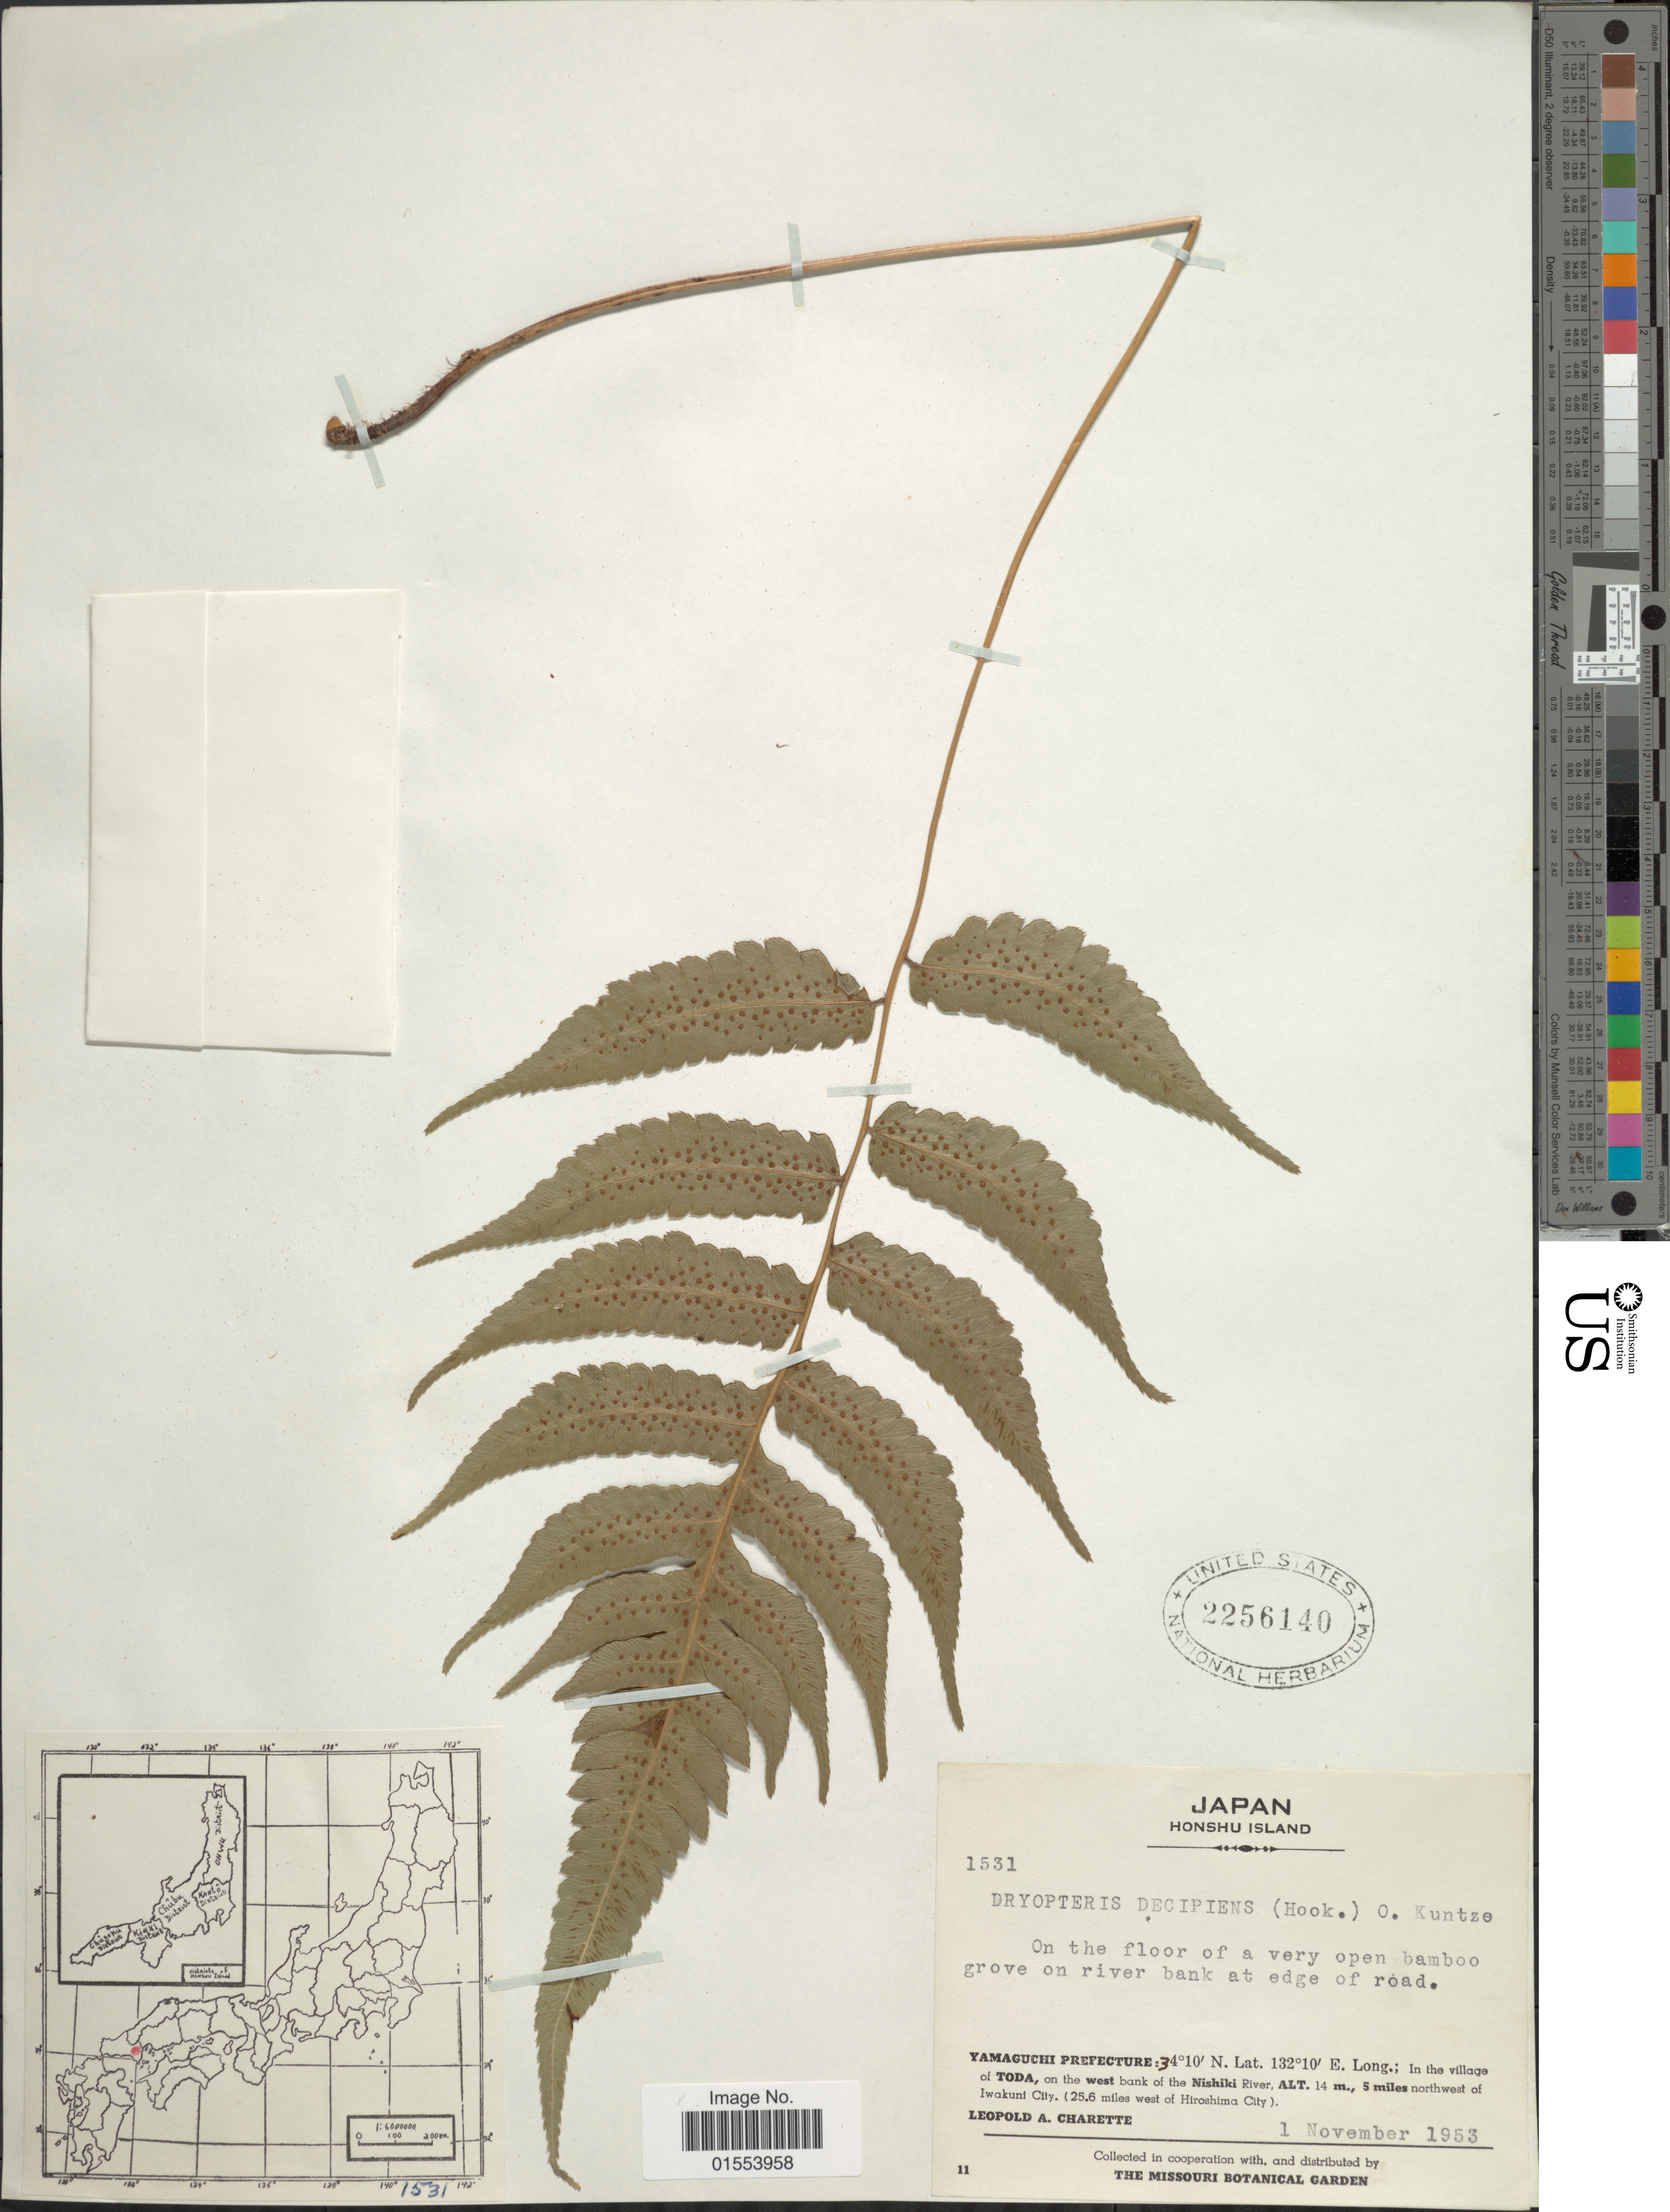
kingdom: Plantae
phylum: Tracheophyta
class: Polypodiopsida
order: Polypodiales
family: Dryopteridaceae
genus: Dryopteris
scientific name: Dryopteris decipiens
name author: (Hook.) Kuntze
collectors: L. A. Charette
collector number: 1531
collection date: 1953-11-01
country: Japan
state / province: Yamaguti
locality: Japan, Honshu Island. Yamaguchi Prefecture: In the village of Toda, on the west bank of the Nishiki River, 5 miles northwest of Iwakuni City (25.6 miles west of Hiroshima City).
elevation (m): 14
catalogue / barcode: US 2256140